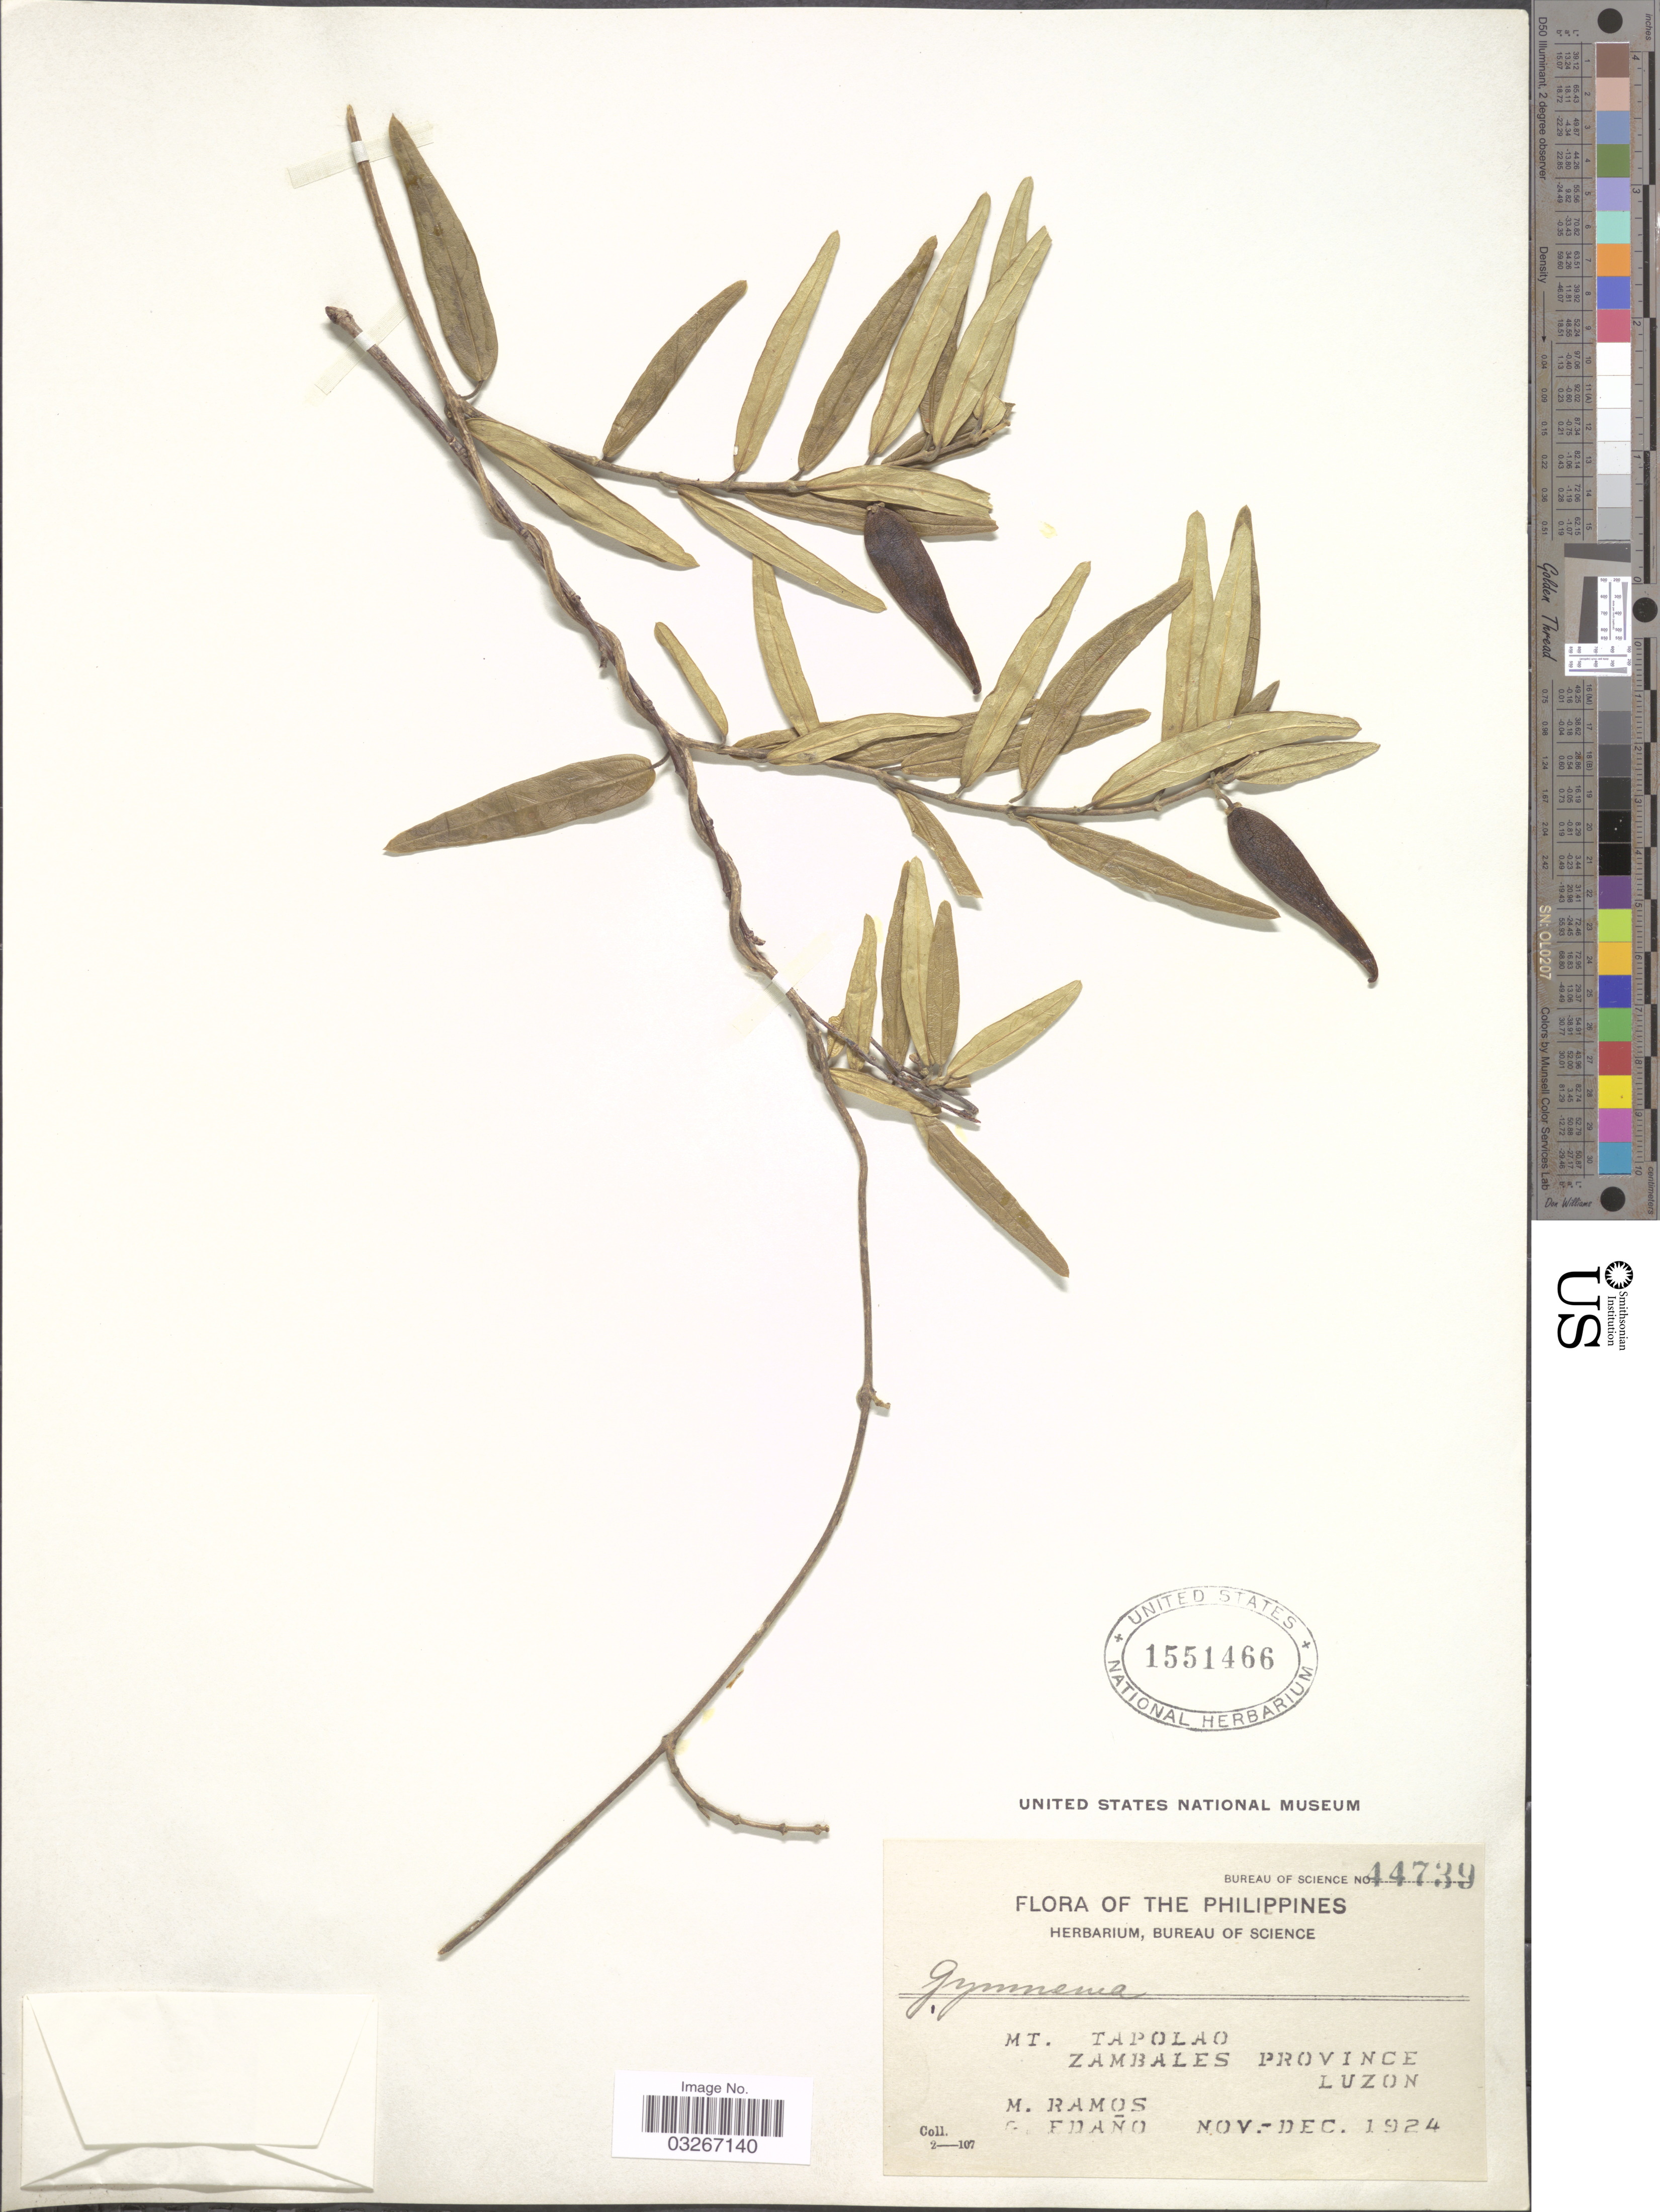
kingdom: Plantae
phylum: Tracheophyta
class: Magnoliopsida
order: Gentianales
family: Apocynaceae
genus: Gymnema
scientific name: Gymnema sp.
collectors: M. Ramos & G. Edaño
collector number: Bureau of Science 44739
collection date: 1924-11/1924-12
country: Philippines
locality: Mt. Tapolao. Zambales Province. Luzon.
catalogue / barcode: US 1551466